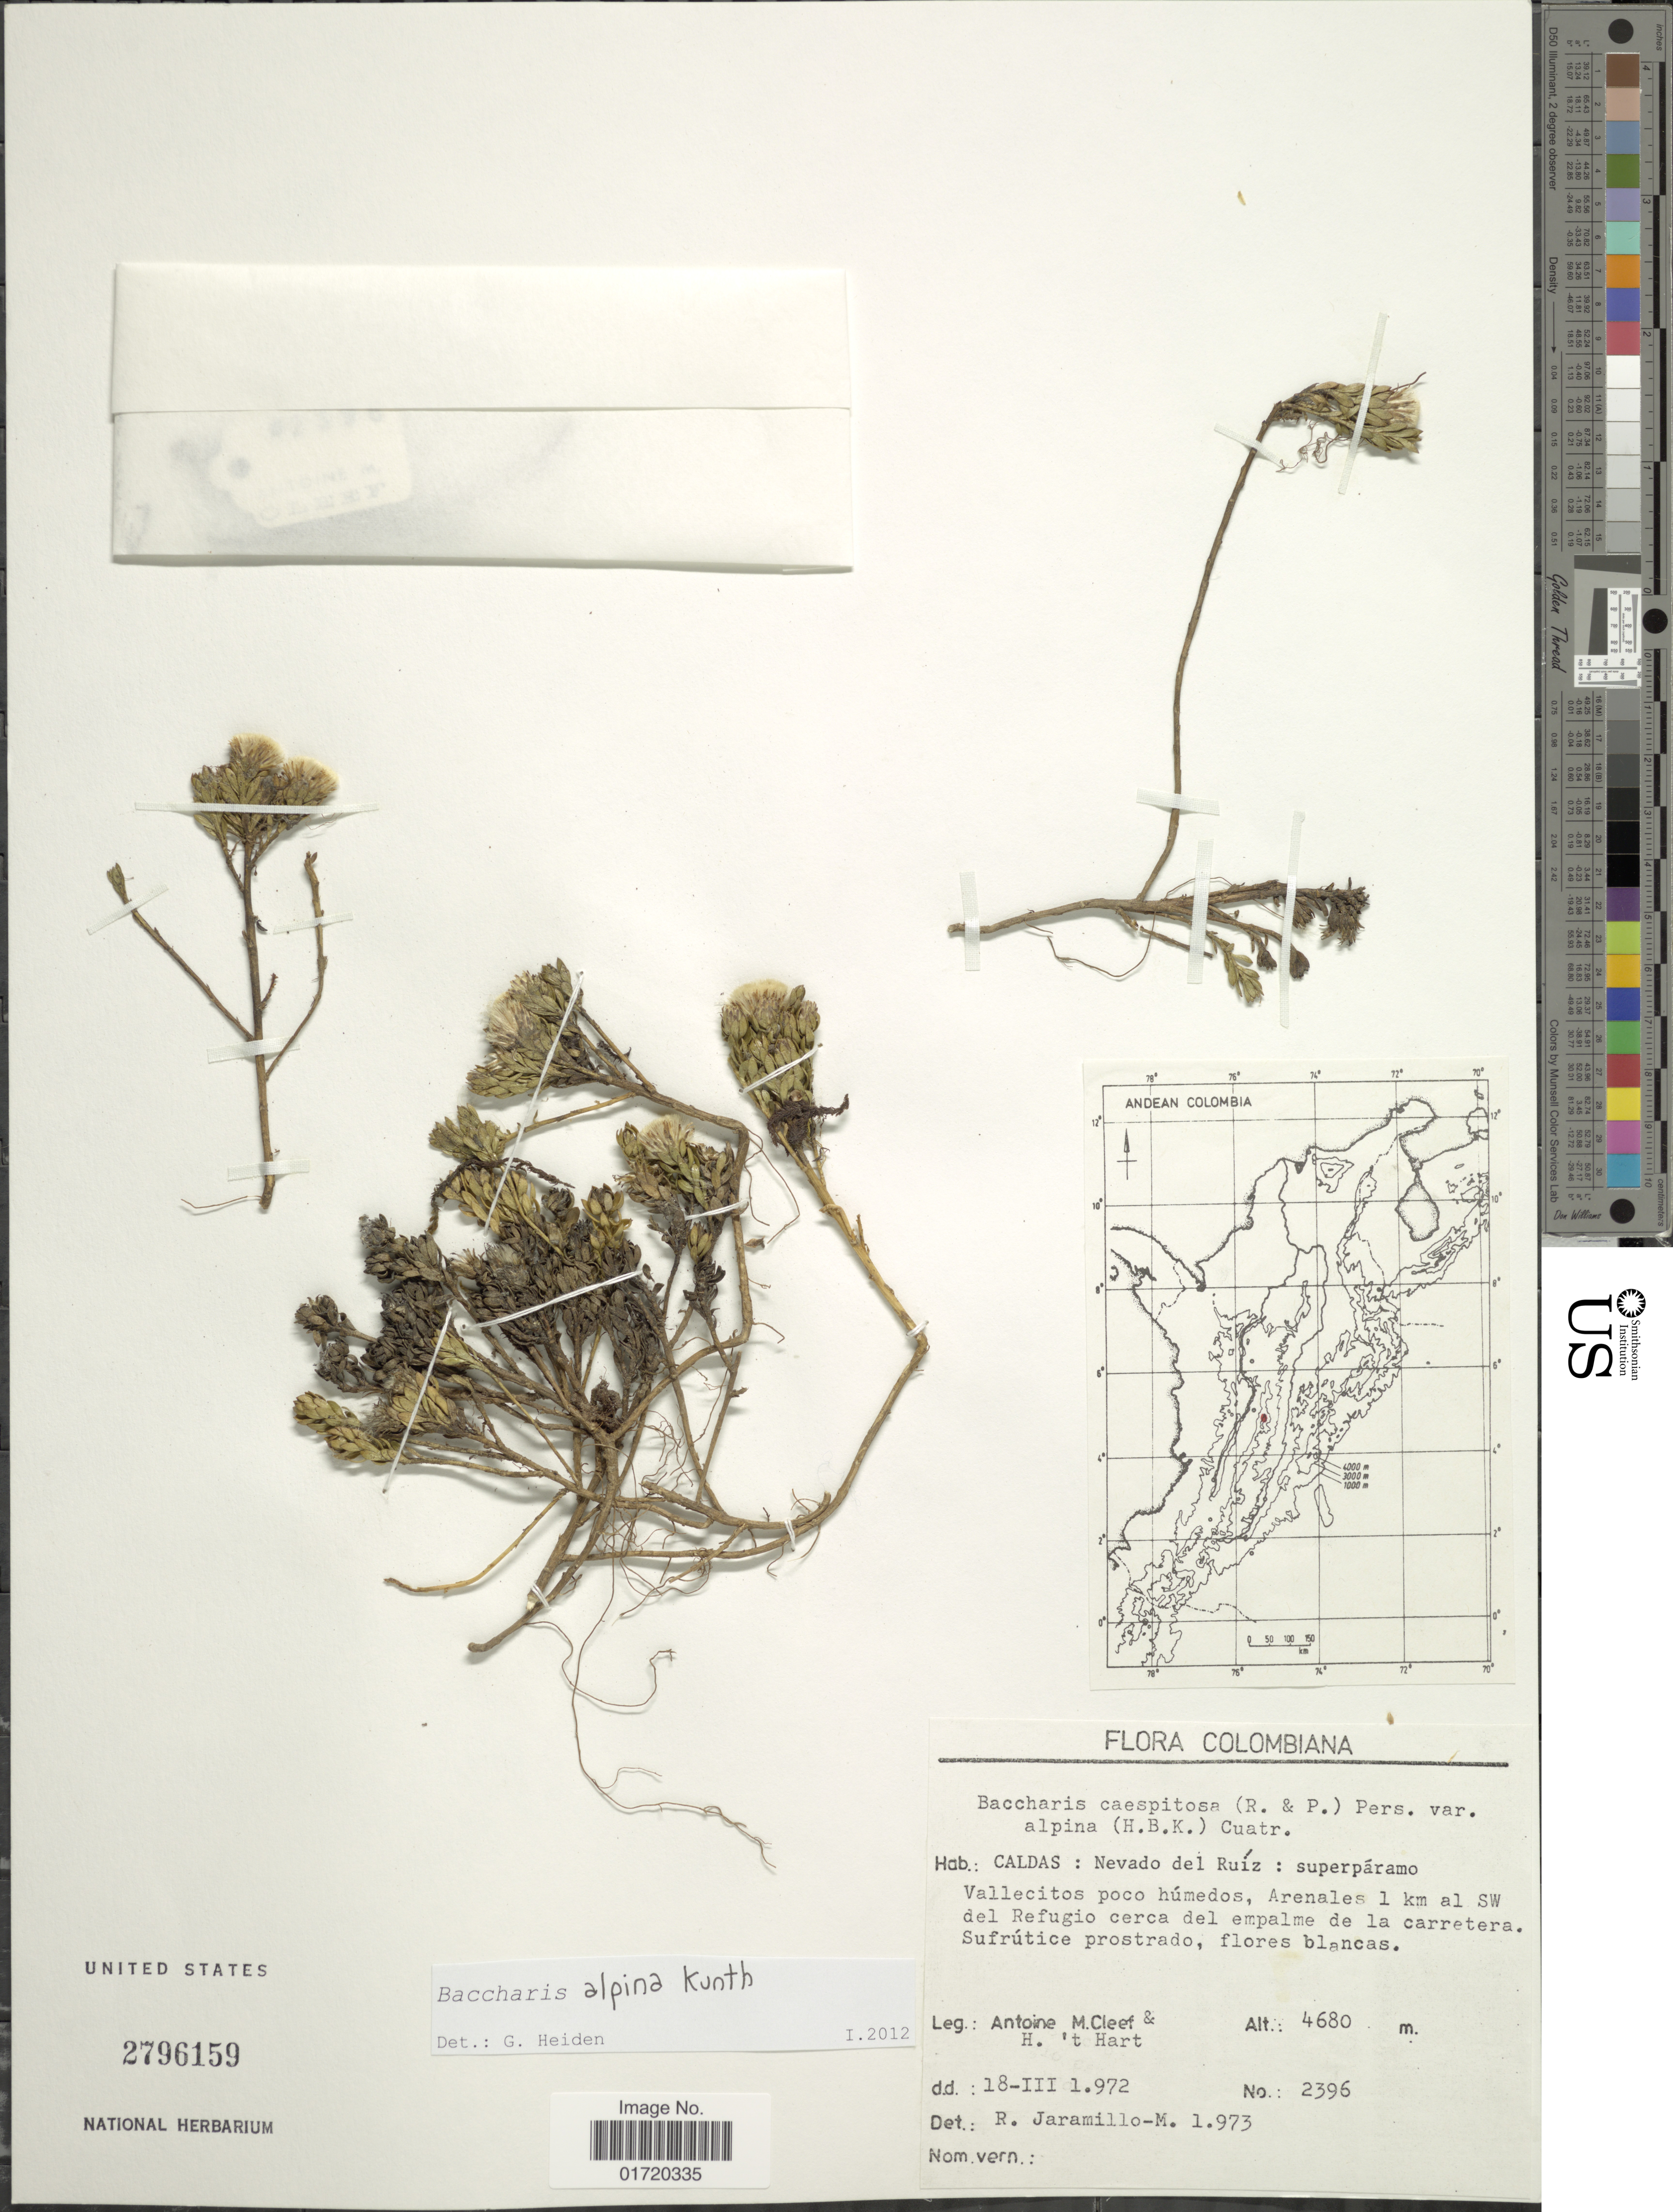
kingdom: Plantae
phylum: Tracheophyta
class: Magnoliopsida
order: Asterales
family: Asteraceae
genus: Baccharis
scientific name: Baccharis alpina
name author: Kunth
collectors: A. M. Cleef & H. Hart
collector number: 2396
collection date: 1972-03-18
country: Colombia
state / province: Caldas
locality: Nevado del Ruiz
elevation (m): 4680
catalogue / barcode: US 2796159